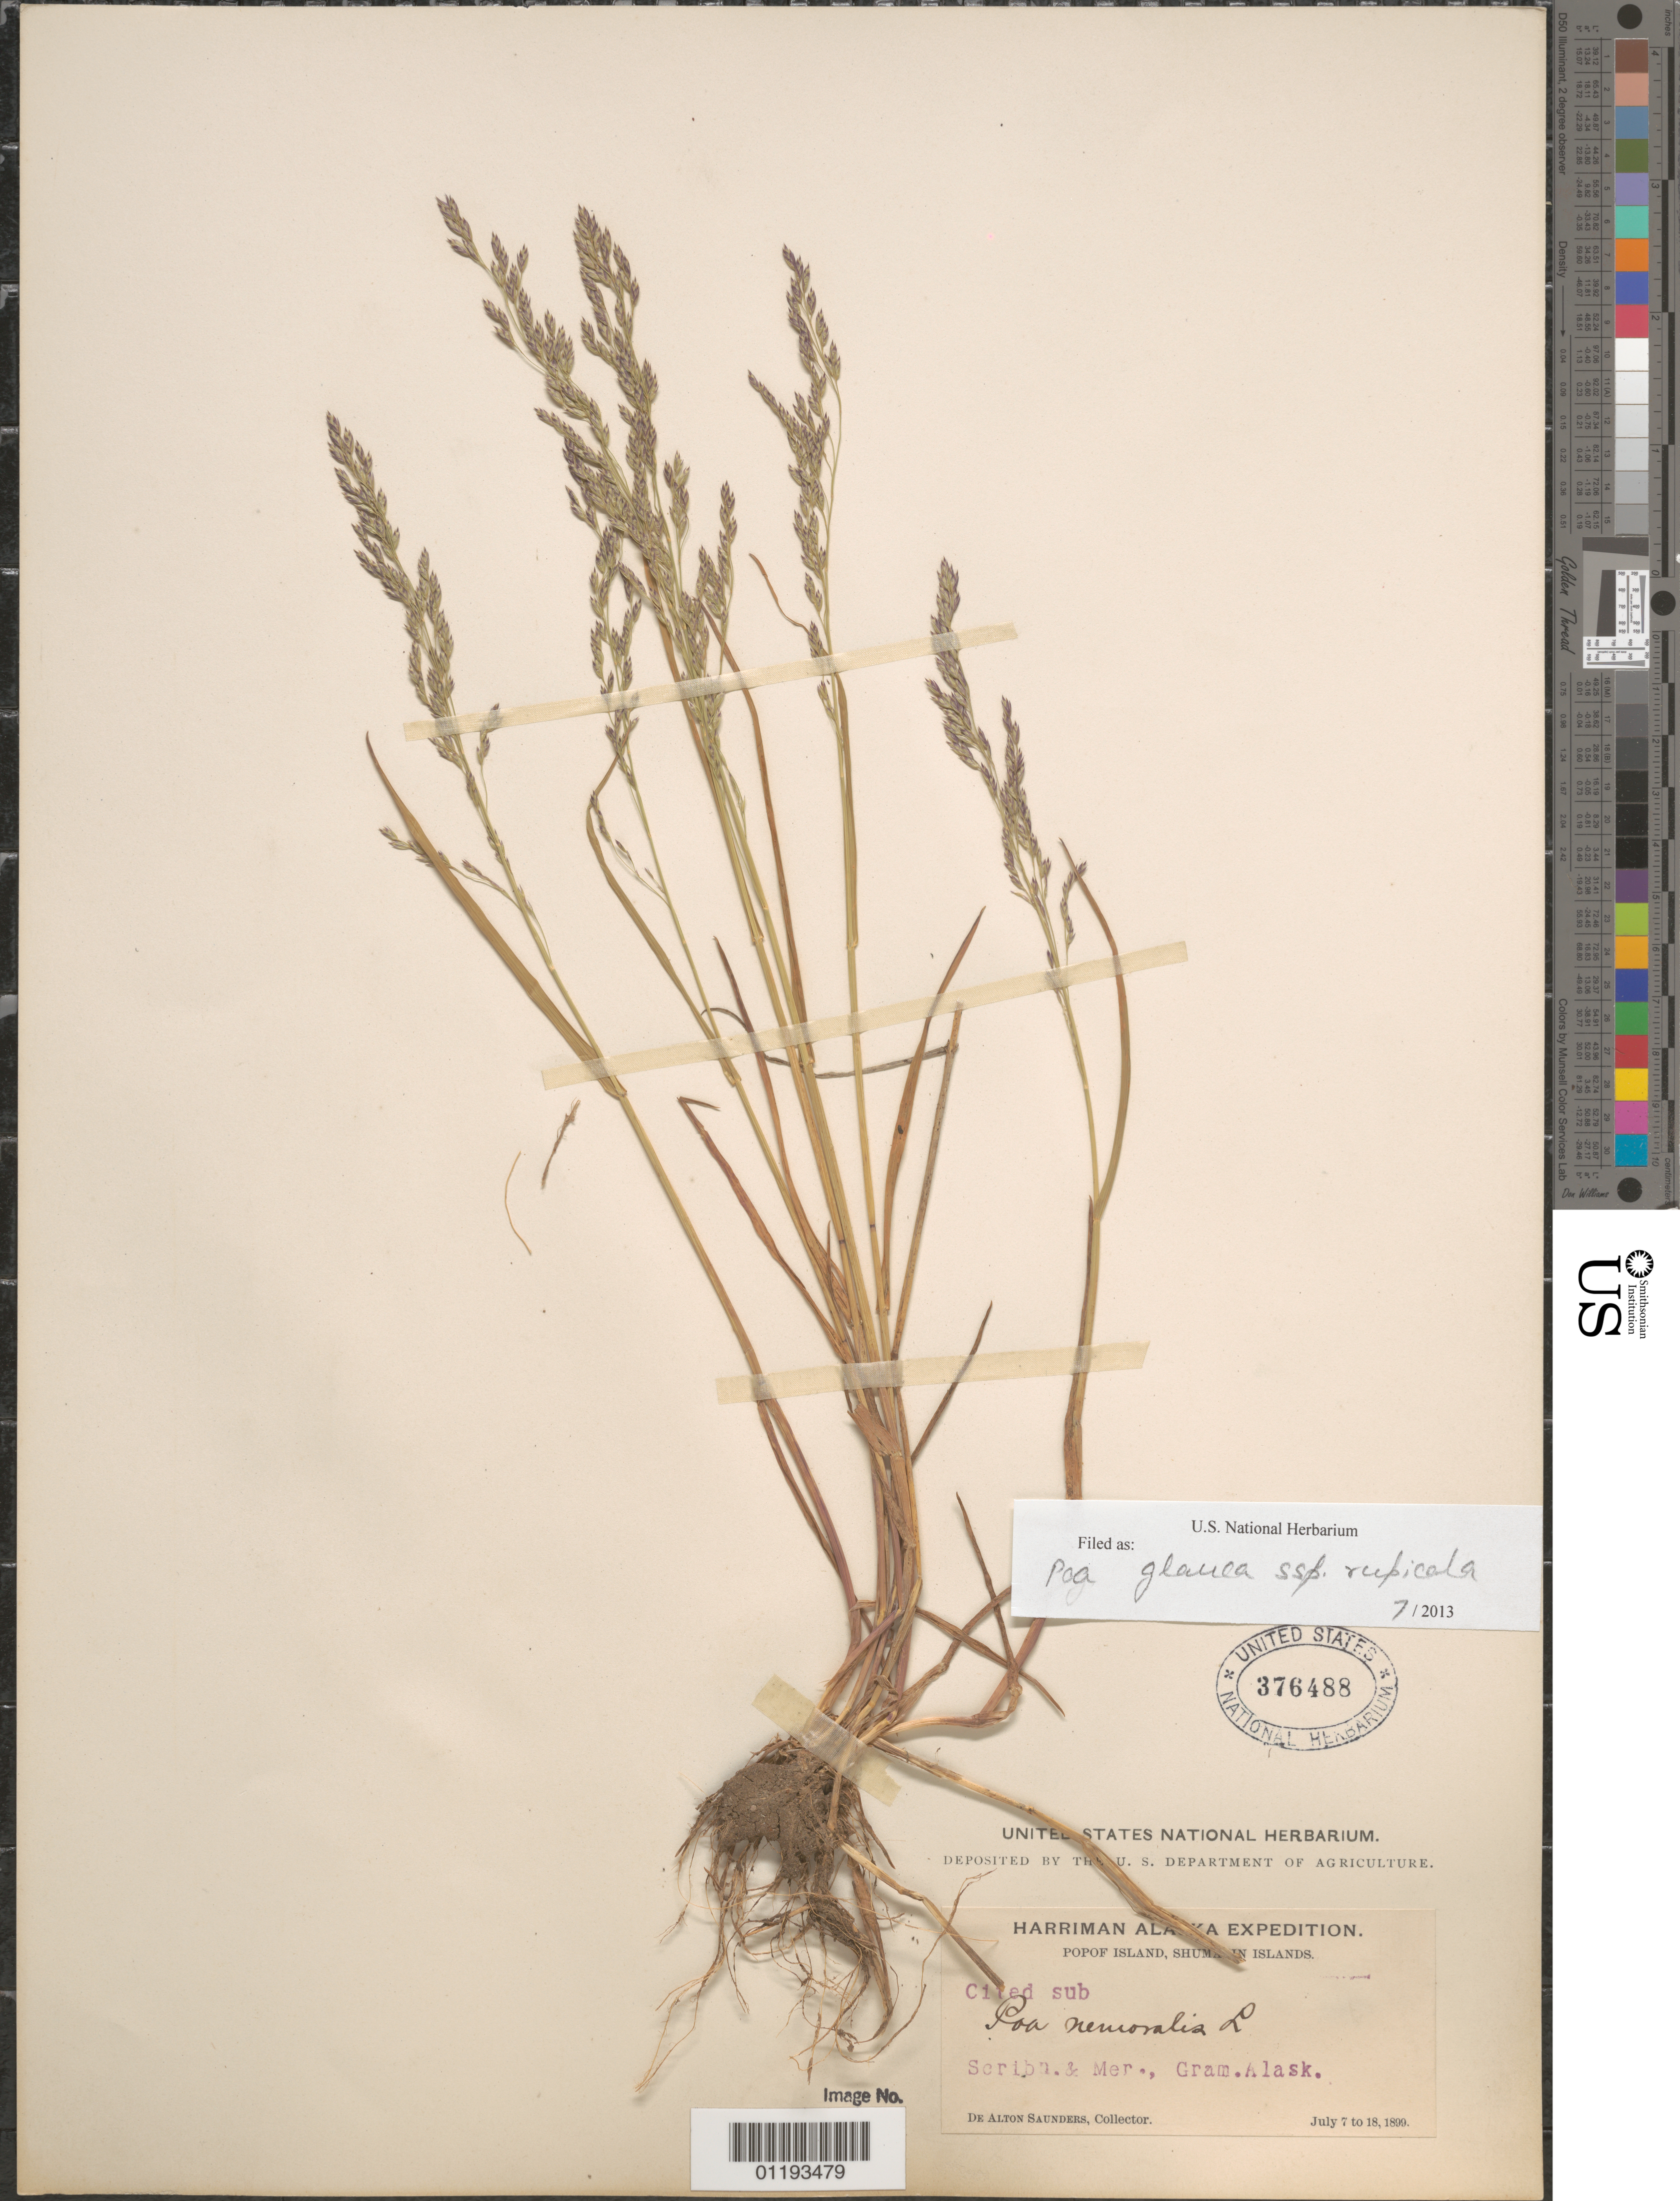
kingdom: Plantae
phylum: Tracheophyta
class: Liliopsida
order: Poales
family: Poaceae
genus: Poa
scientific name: Poa glauca subsp. rupicola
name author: (Nash) W.A. Weber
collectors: D. A. Saunders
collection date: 1899-07-07/1899-07-18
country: United States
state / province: Alaska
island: Popof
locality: Popof Island, Shumagin Islands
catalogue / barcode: US 376488